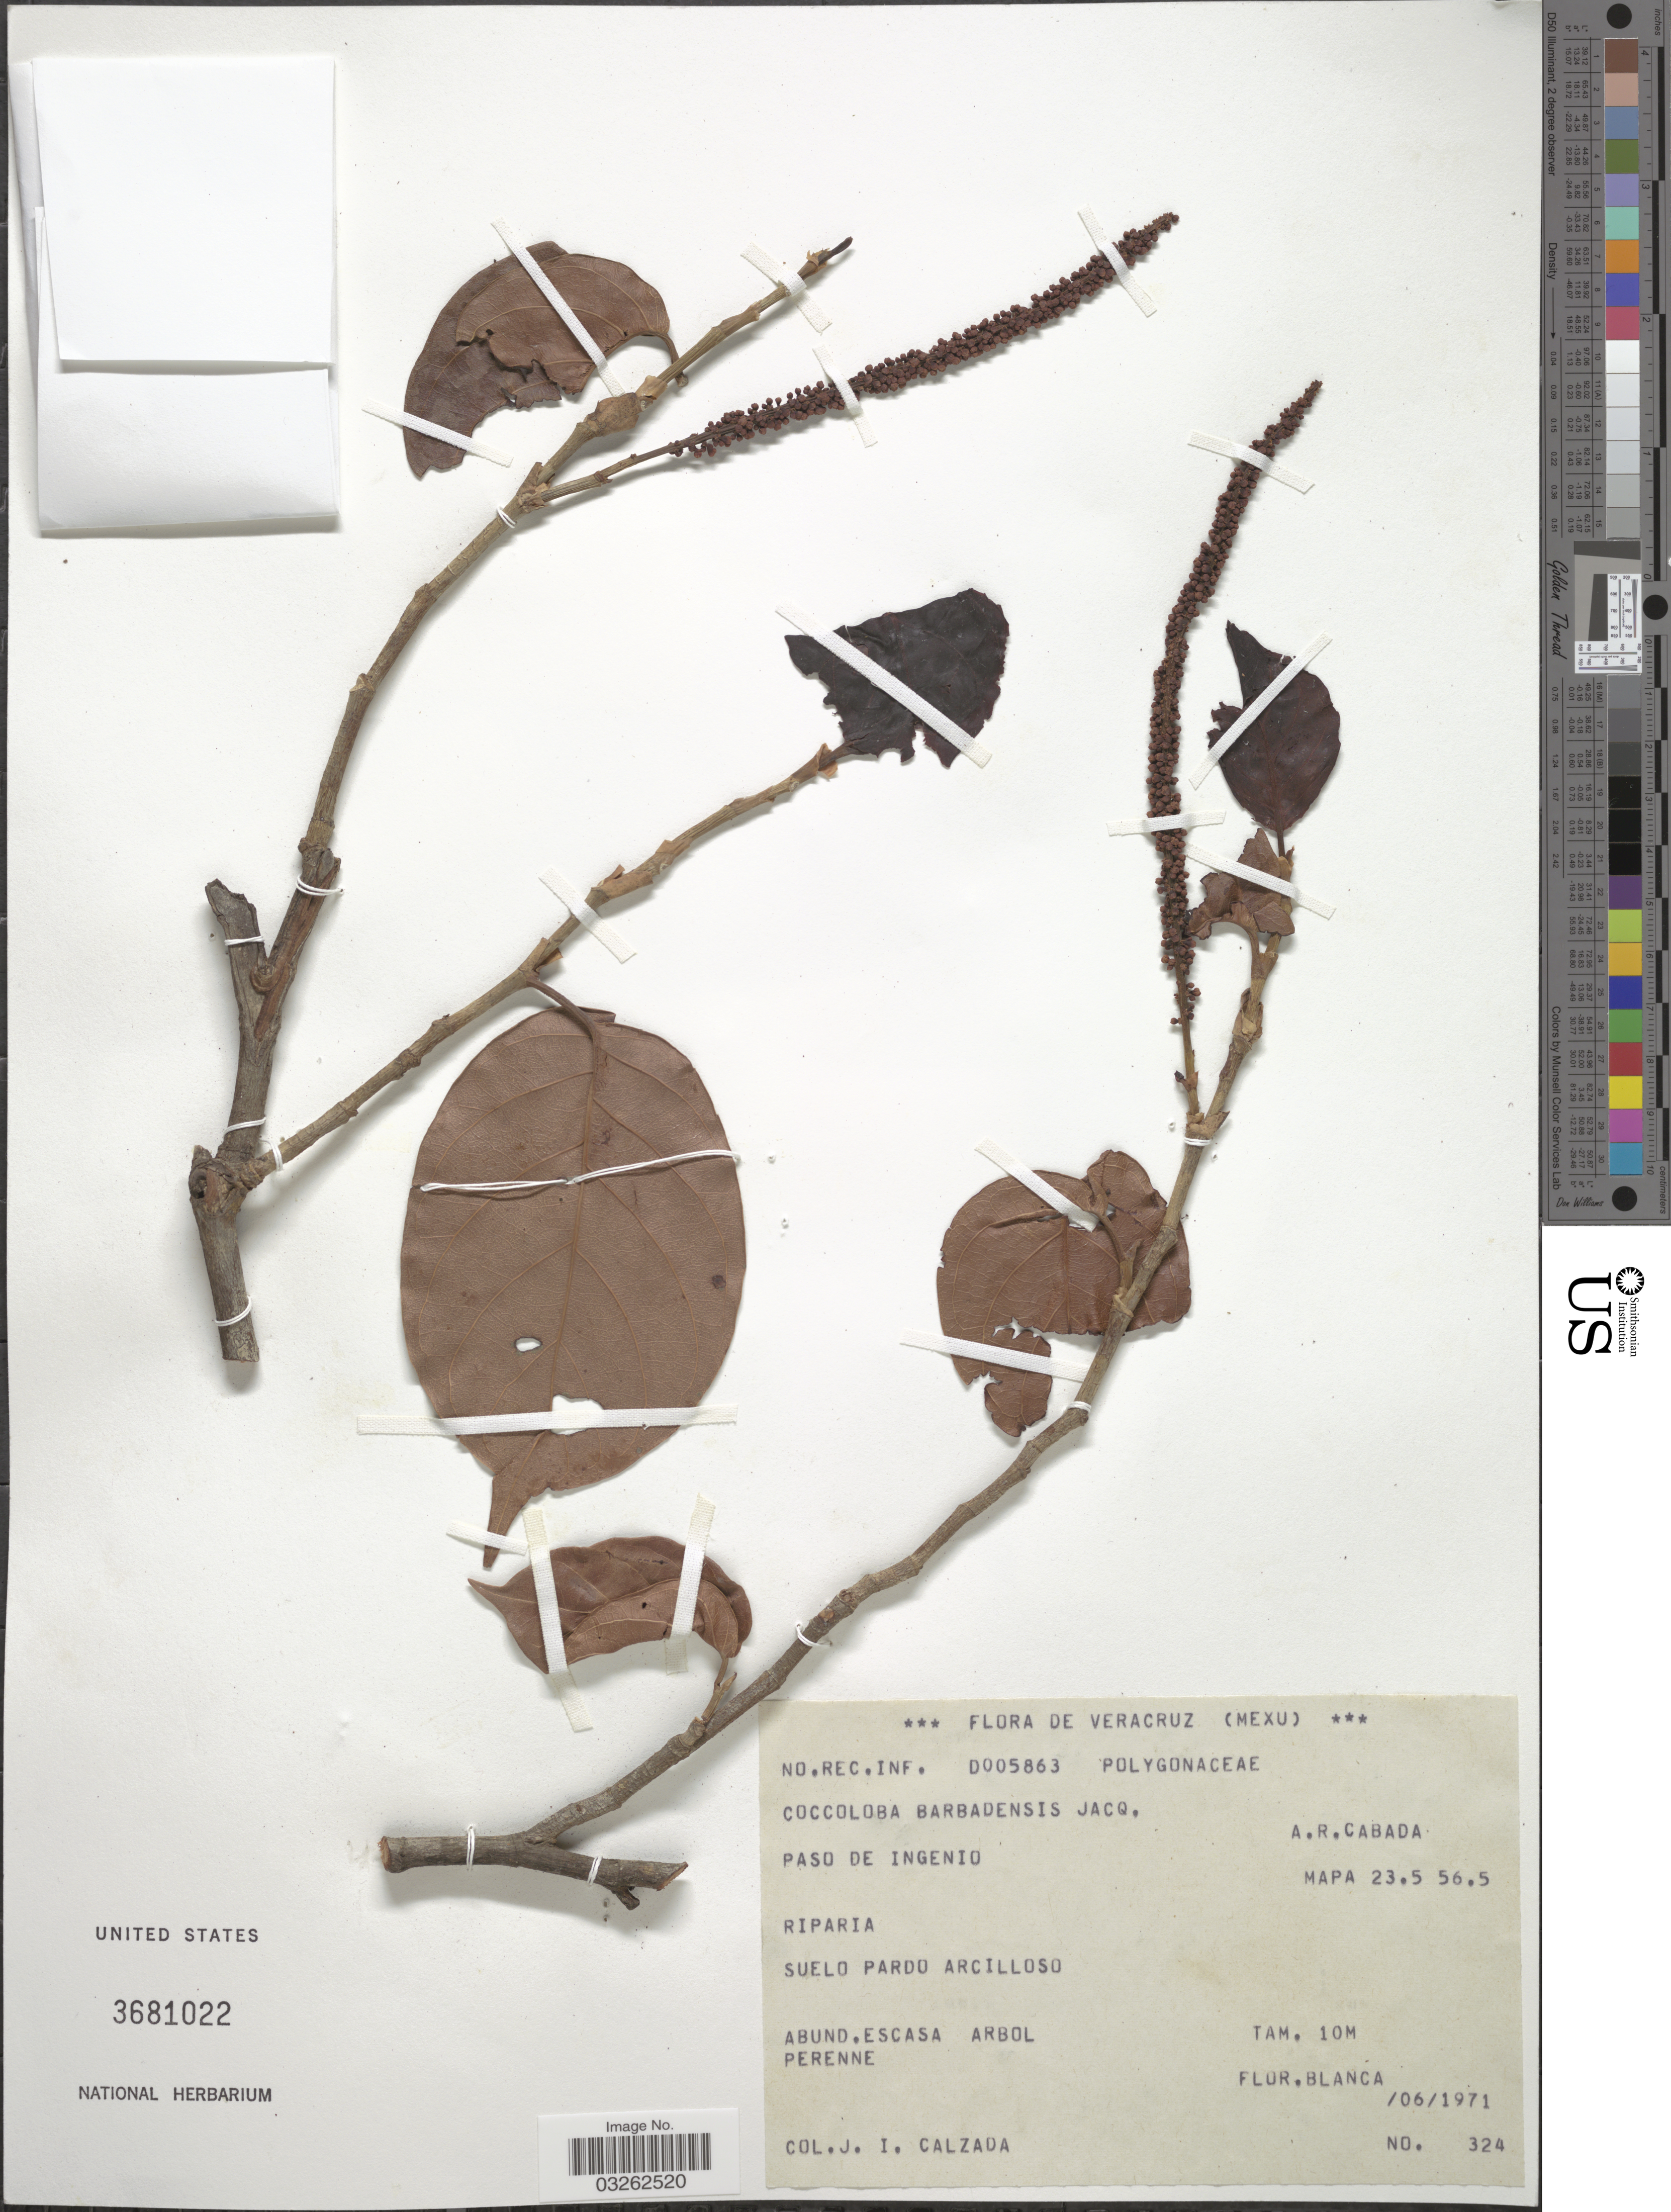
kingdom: Plantae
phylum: Tracheophyta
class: Magnoliopsida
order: Caryophyllales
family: Polygonaceae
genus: Coccoloba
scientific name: Coccoloba barbadensis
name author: Jacq.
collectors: J. I. Calzada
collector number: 324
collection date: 1971-06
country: Mexico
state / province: Veracruz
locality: Veracruz. Paso de Ingenio. Mapa 23.5 56.5. Riparia.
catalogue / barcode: US 3681022